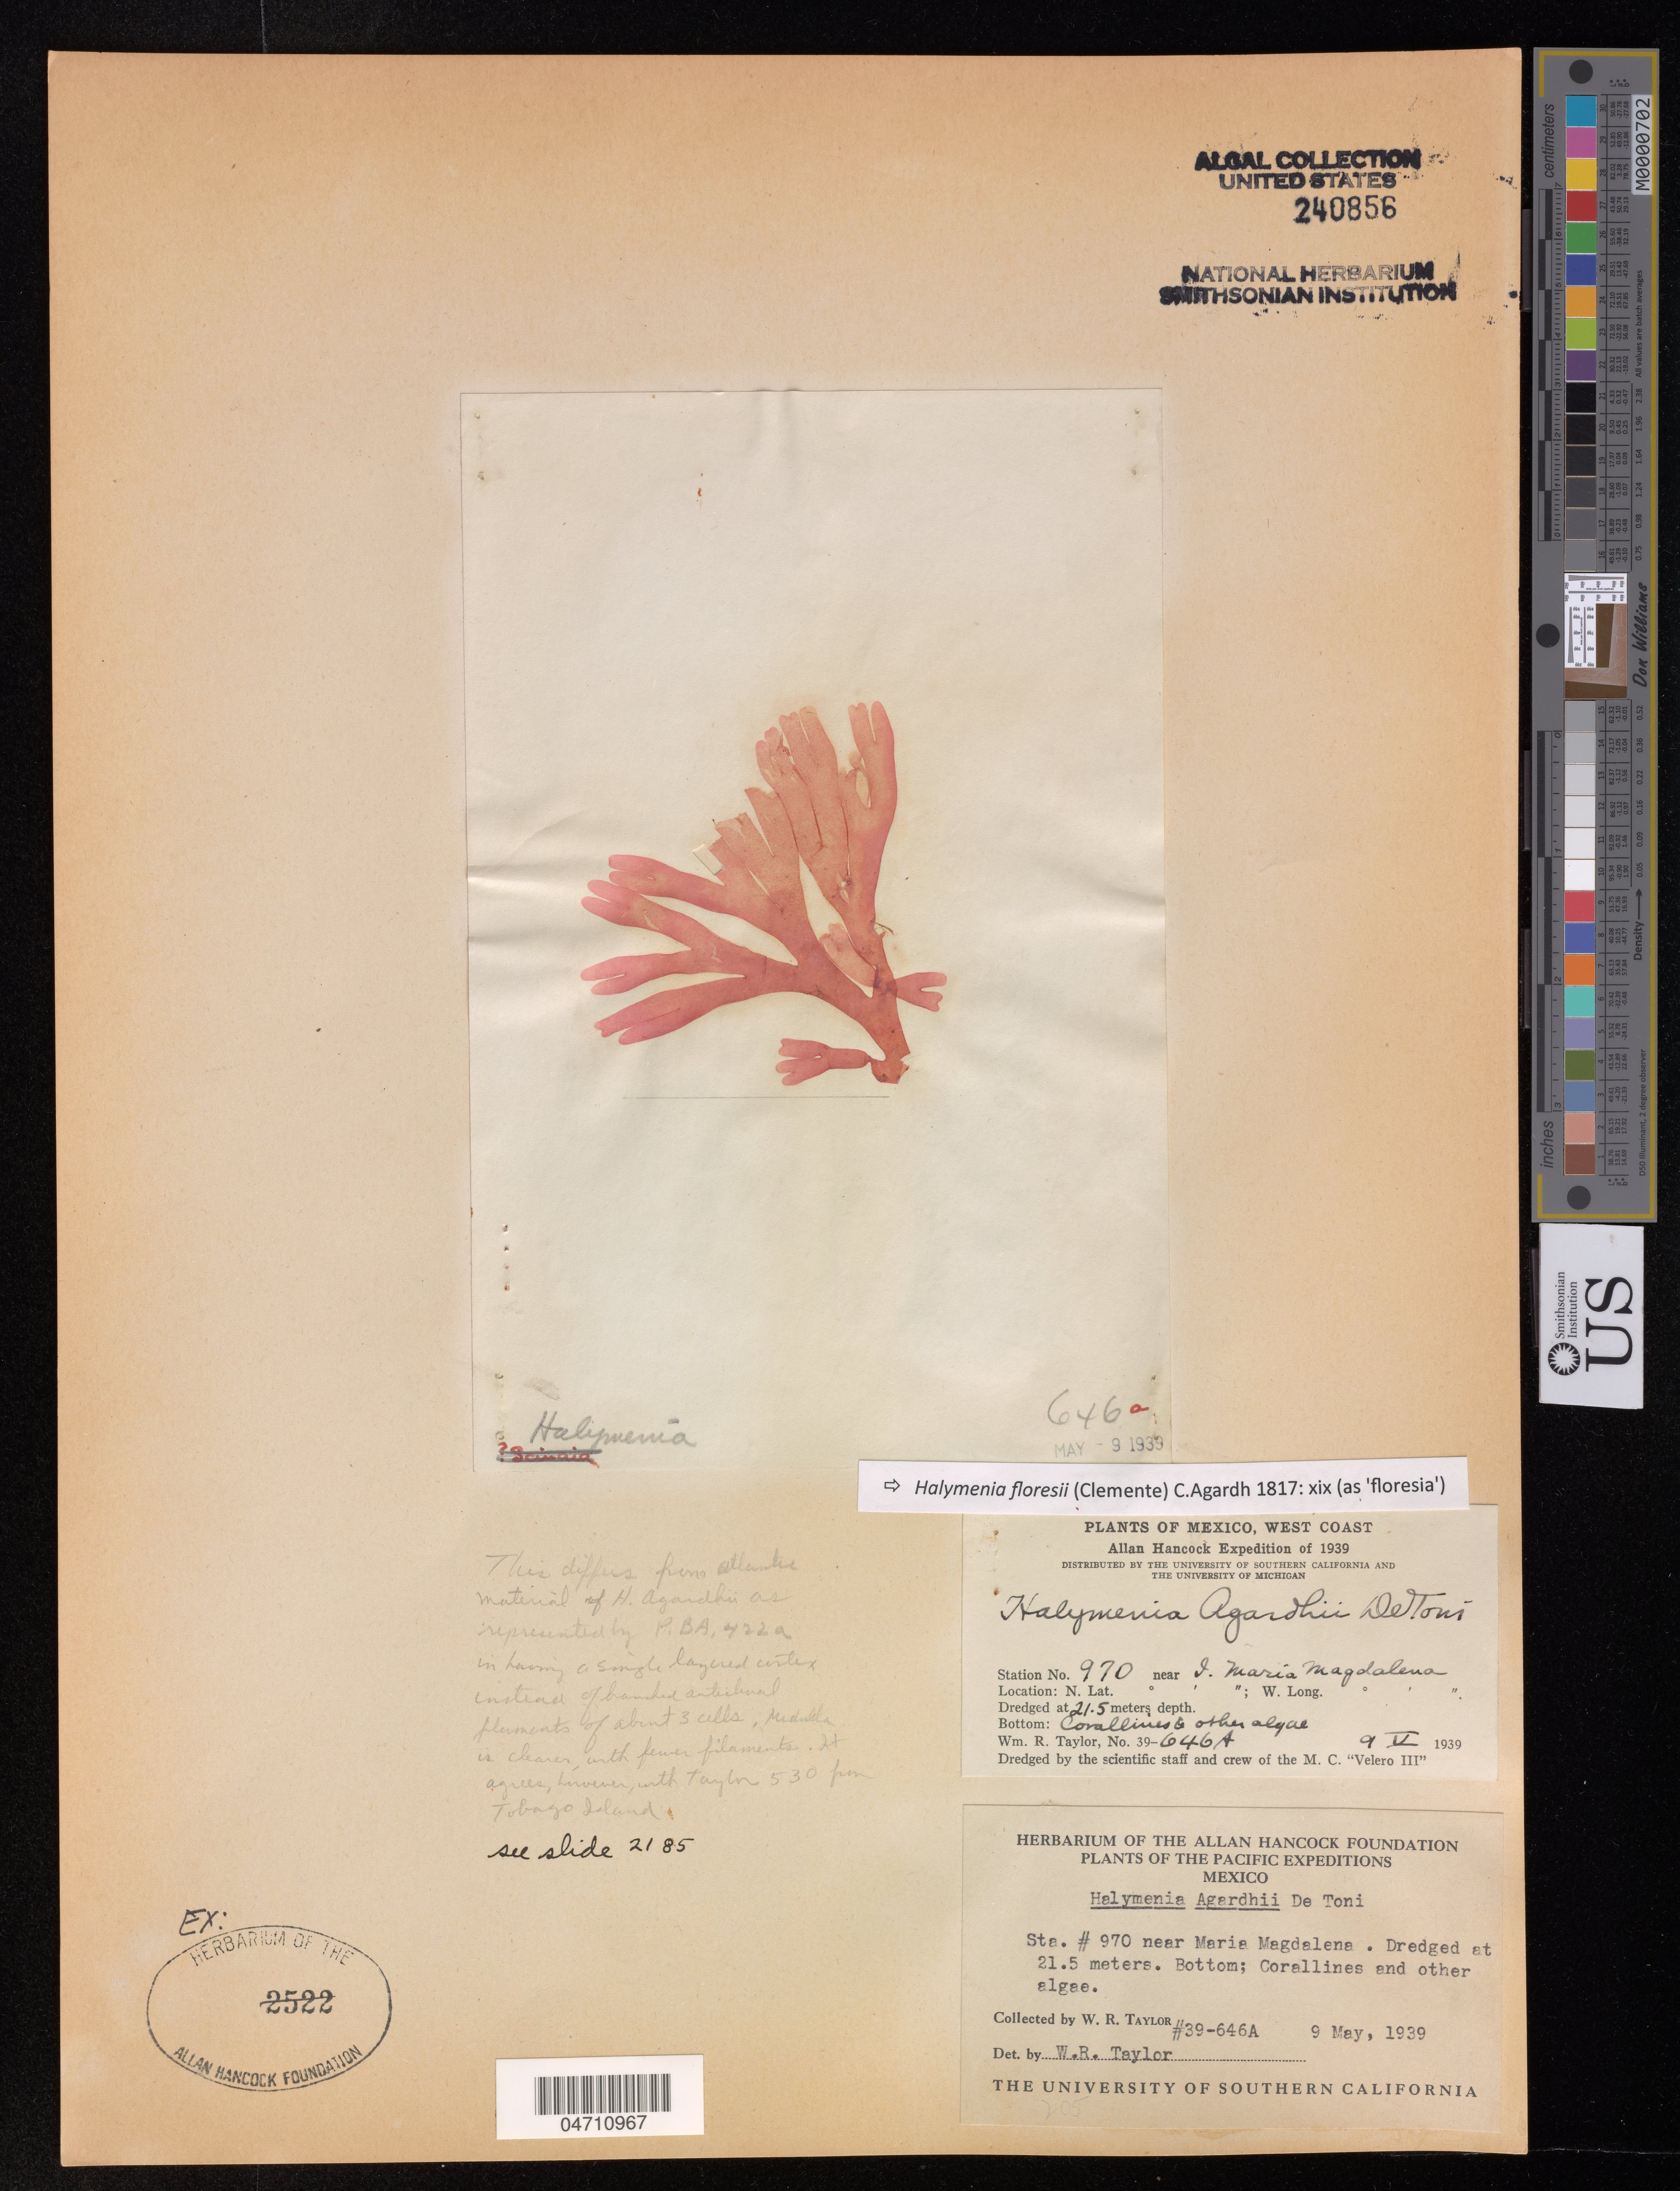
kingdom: Plantae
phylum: Rhodophyta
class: Florideophyceae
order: Halymeniales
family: Halymeniaceae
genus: Halymenia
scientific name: Halymenia floresii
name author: (Clemente) C. Agardh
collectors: W. Taylor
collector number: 39-646A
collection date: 1939-05-09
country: Mexico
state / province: Nayarit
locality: West Coast. The Pacific. Station No. 970 near I. Maria Magdalena.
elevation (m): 21.5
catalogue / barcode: US 240856